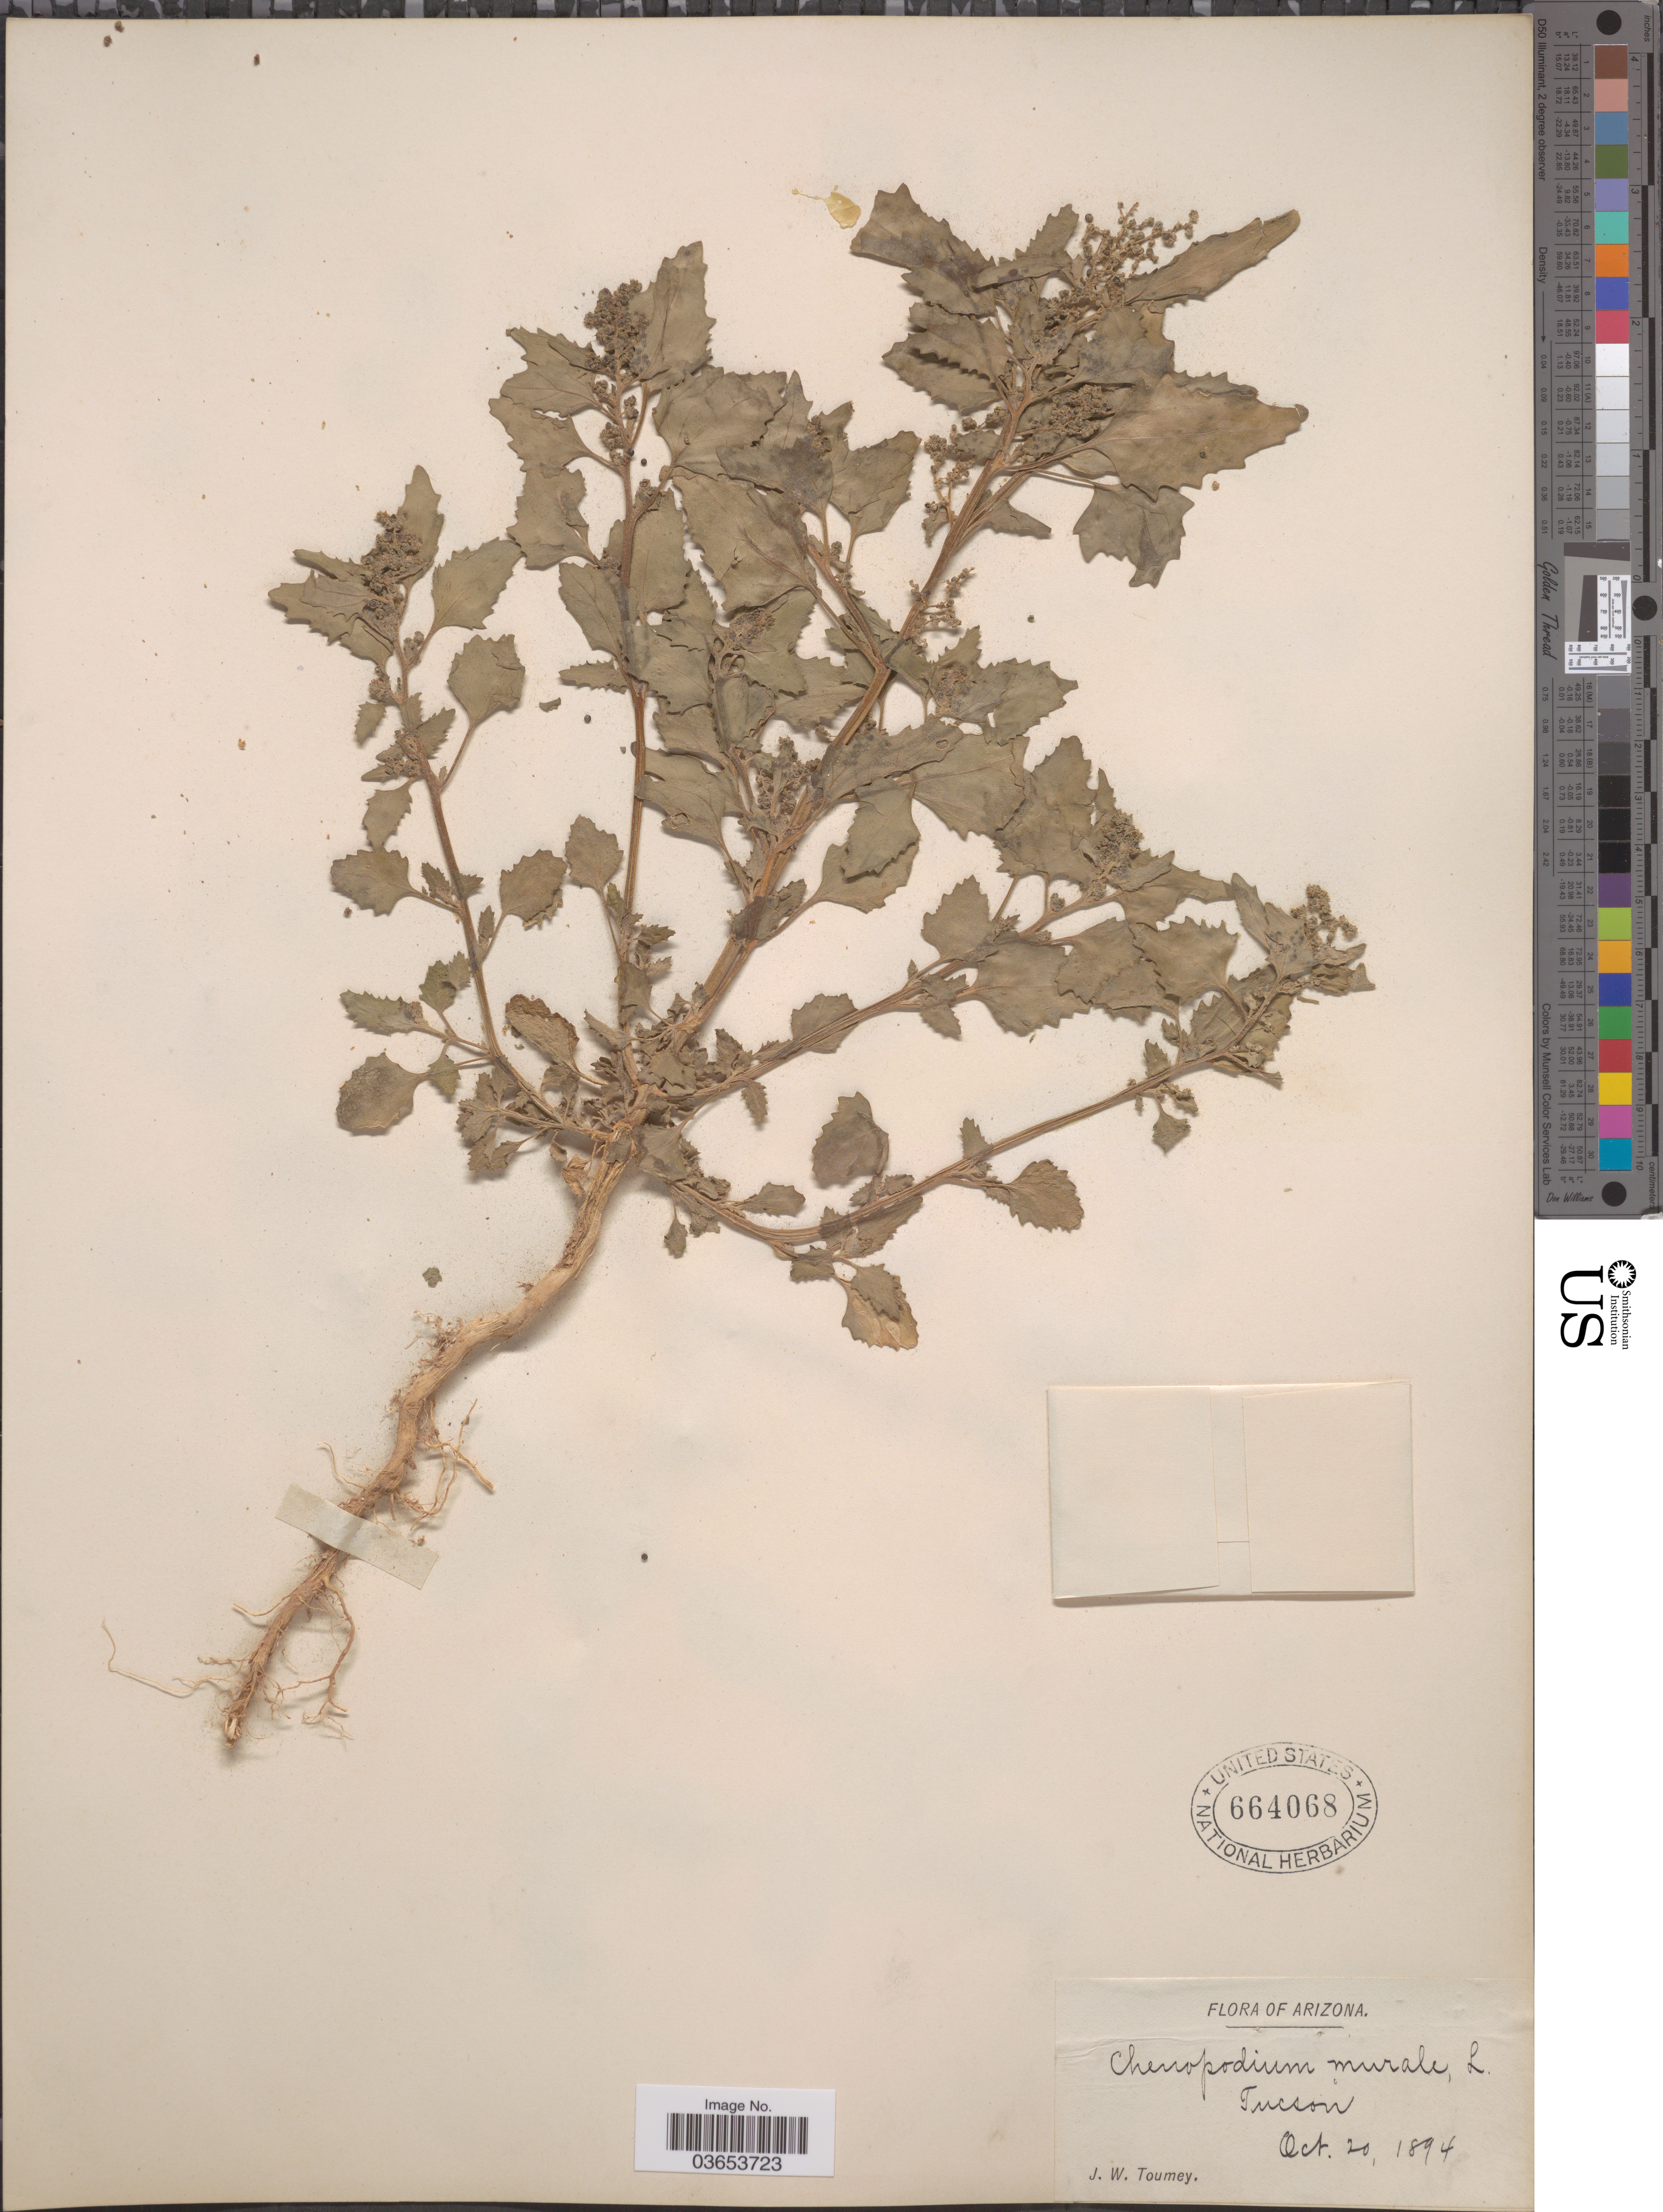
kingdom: Plantae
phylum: Tracheophyta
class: Magnoliopsida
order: Caryophyllales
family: Amaranthaceae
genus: Chenopodium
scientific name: Chenopodium murale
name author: L.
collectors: J. W. Toumey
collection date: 1894-10-20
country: United States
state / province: Arizona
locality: Tucson.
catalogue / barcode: US 664068